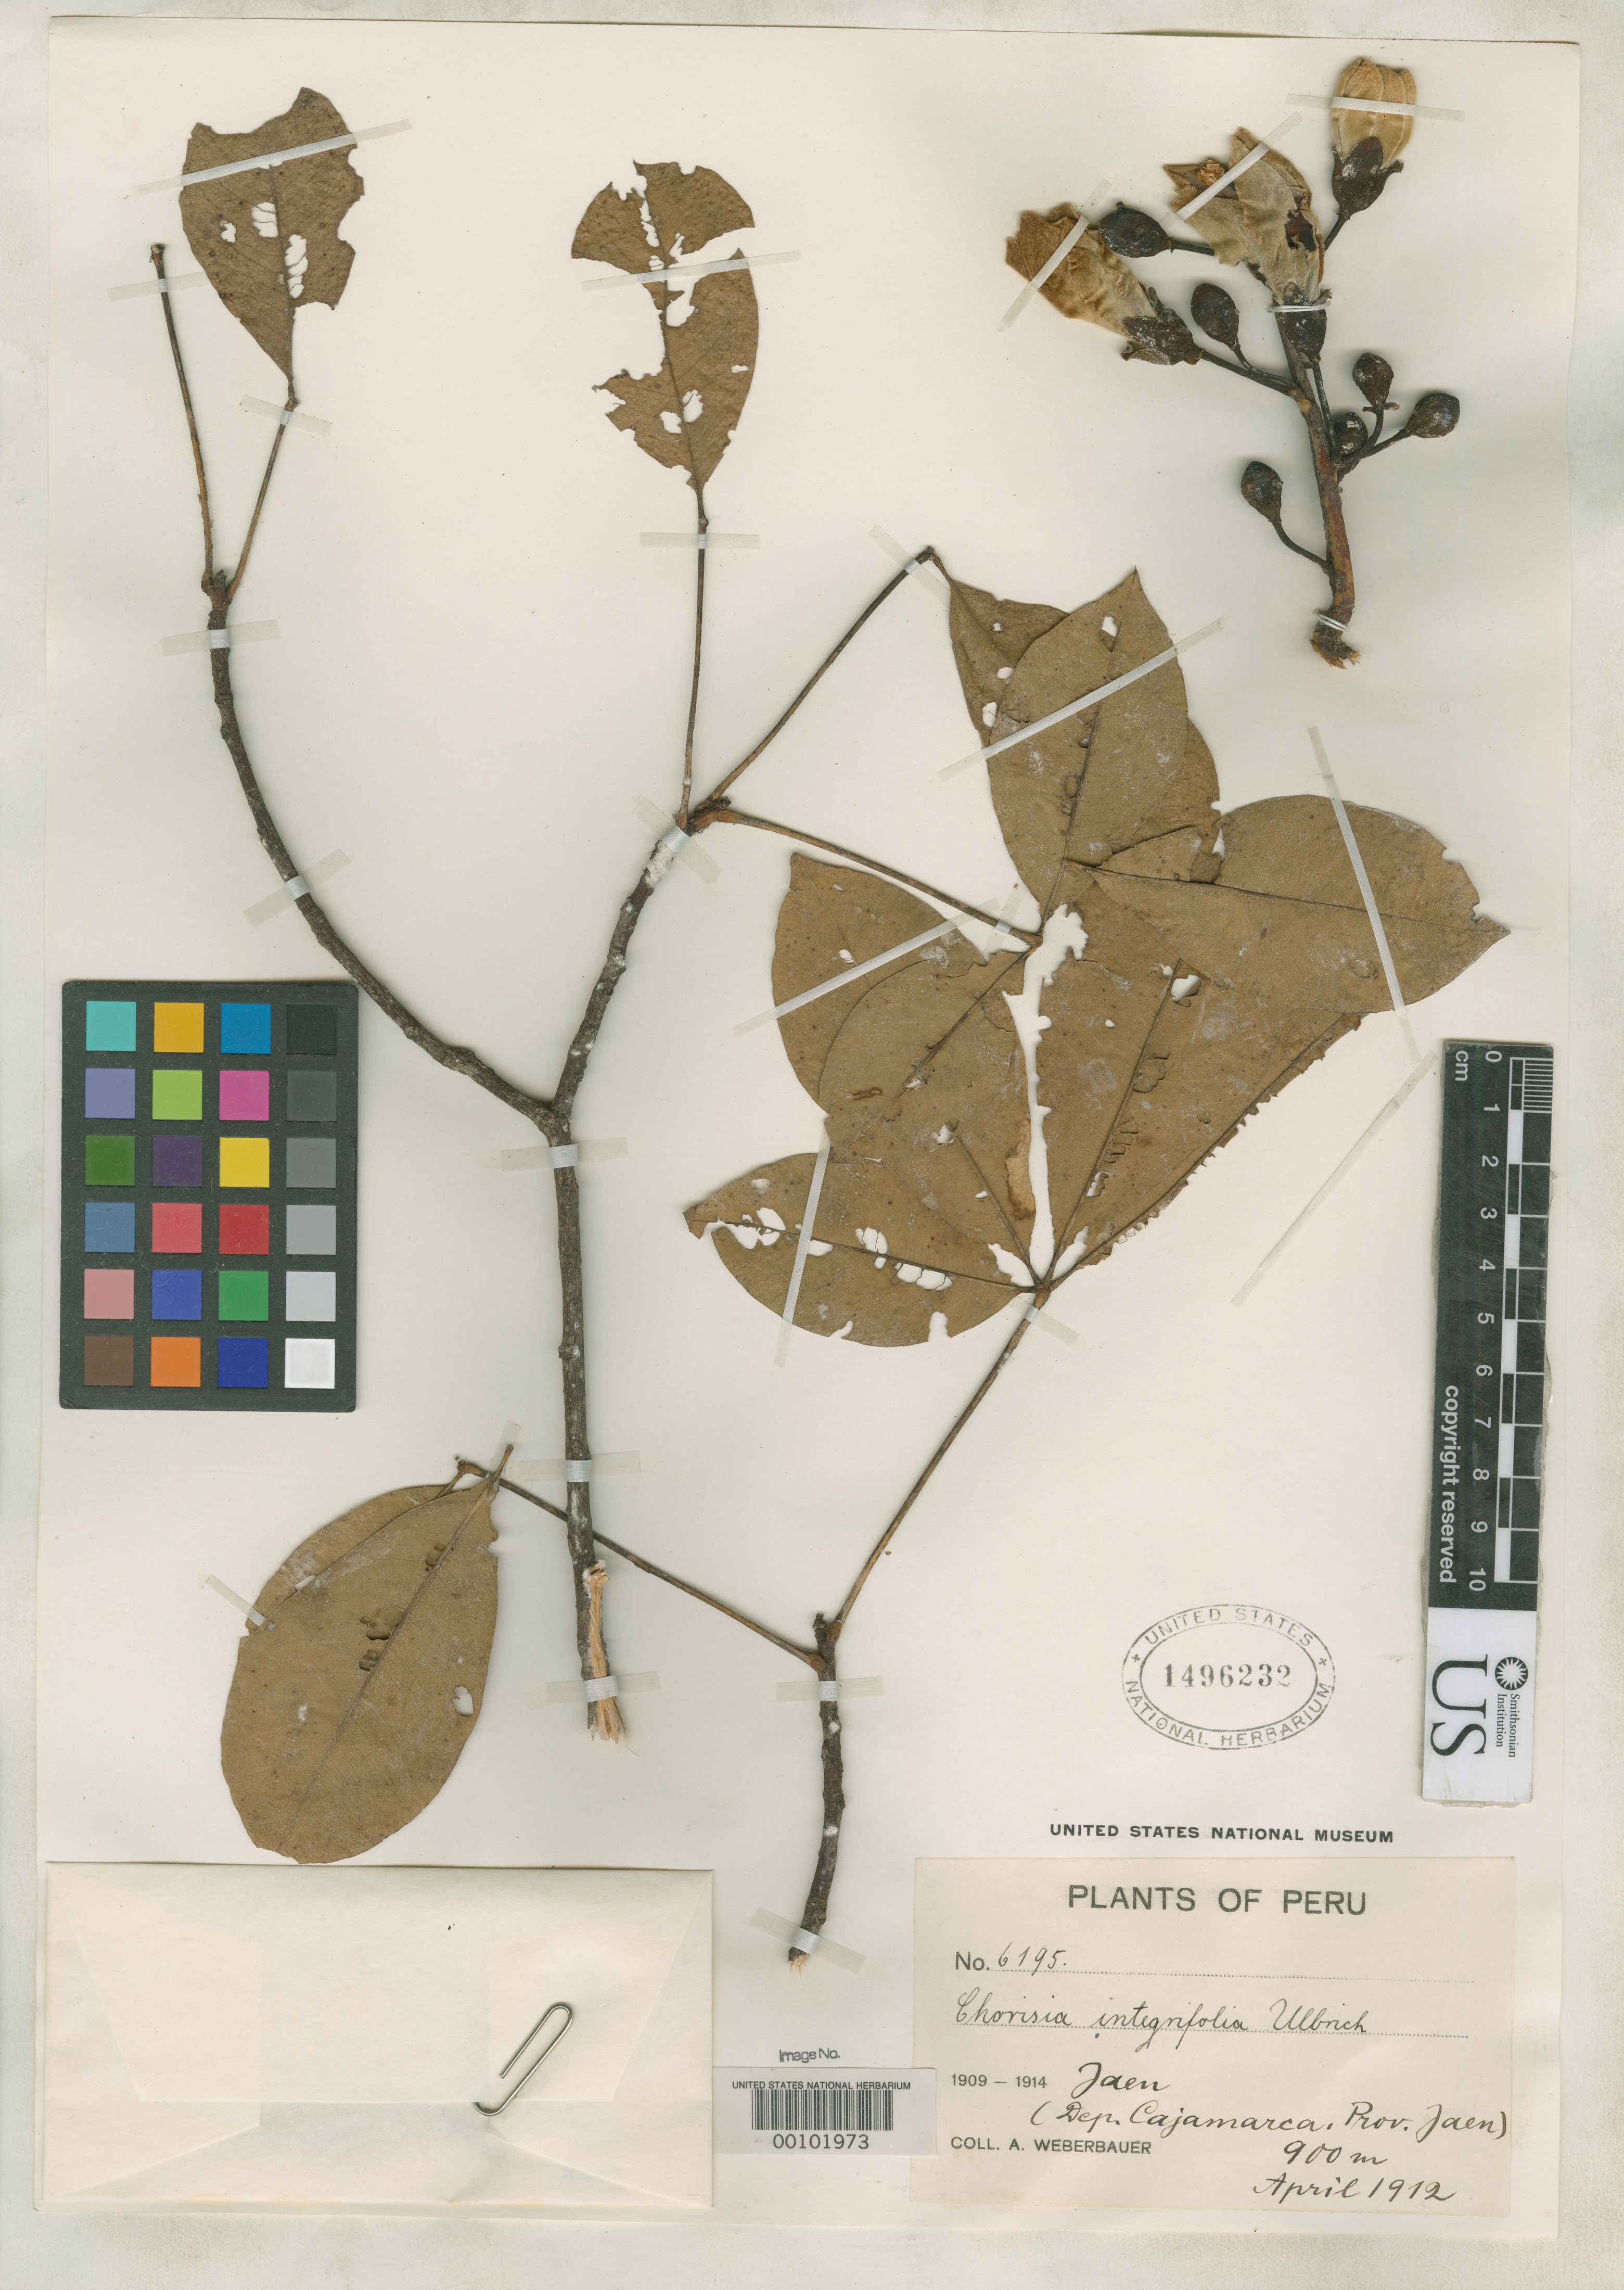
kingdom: Plantae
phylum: Tracheophyta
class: Magnoliopsida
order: Malvales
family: Malvaceae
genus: Chorisia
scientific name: Chorisia integrifolia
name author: Ulbr.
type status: Isotype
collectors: A. Weberbauer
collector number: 6195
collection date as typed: Apr 1912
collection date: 1912-04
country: Peru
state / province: Cajamarca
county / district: Jaén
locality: Jaén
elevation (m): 900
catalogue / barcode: US 1496232